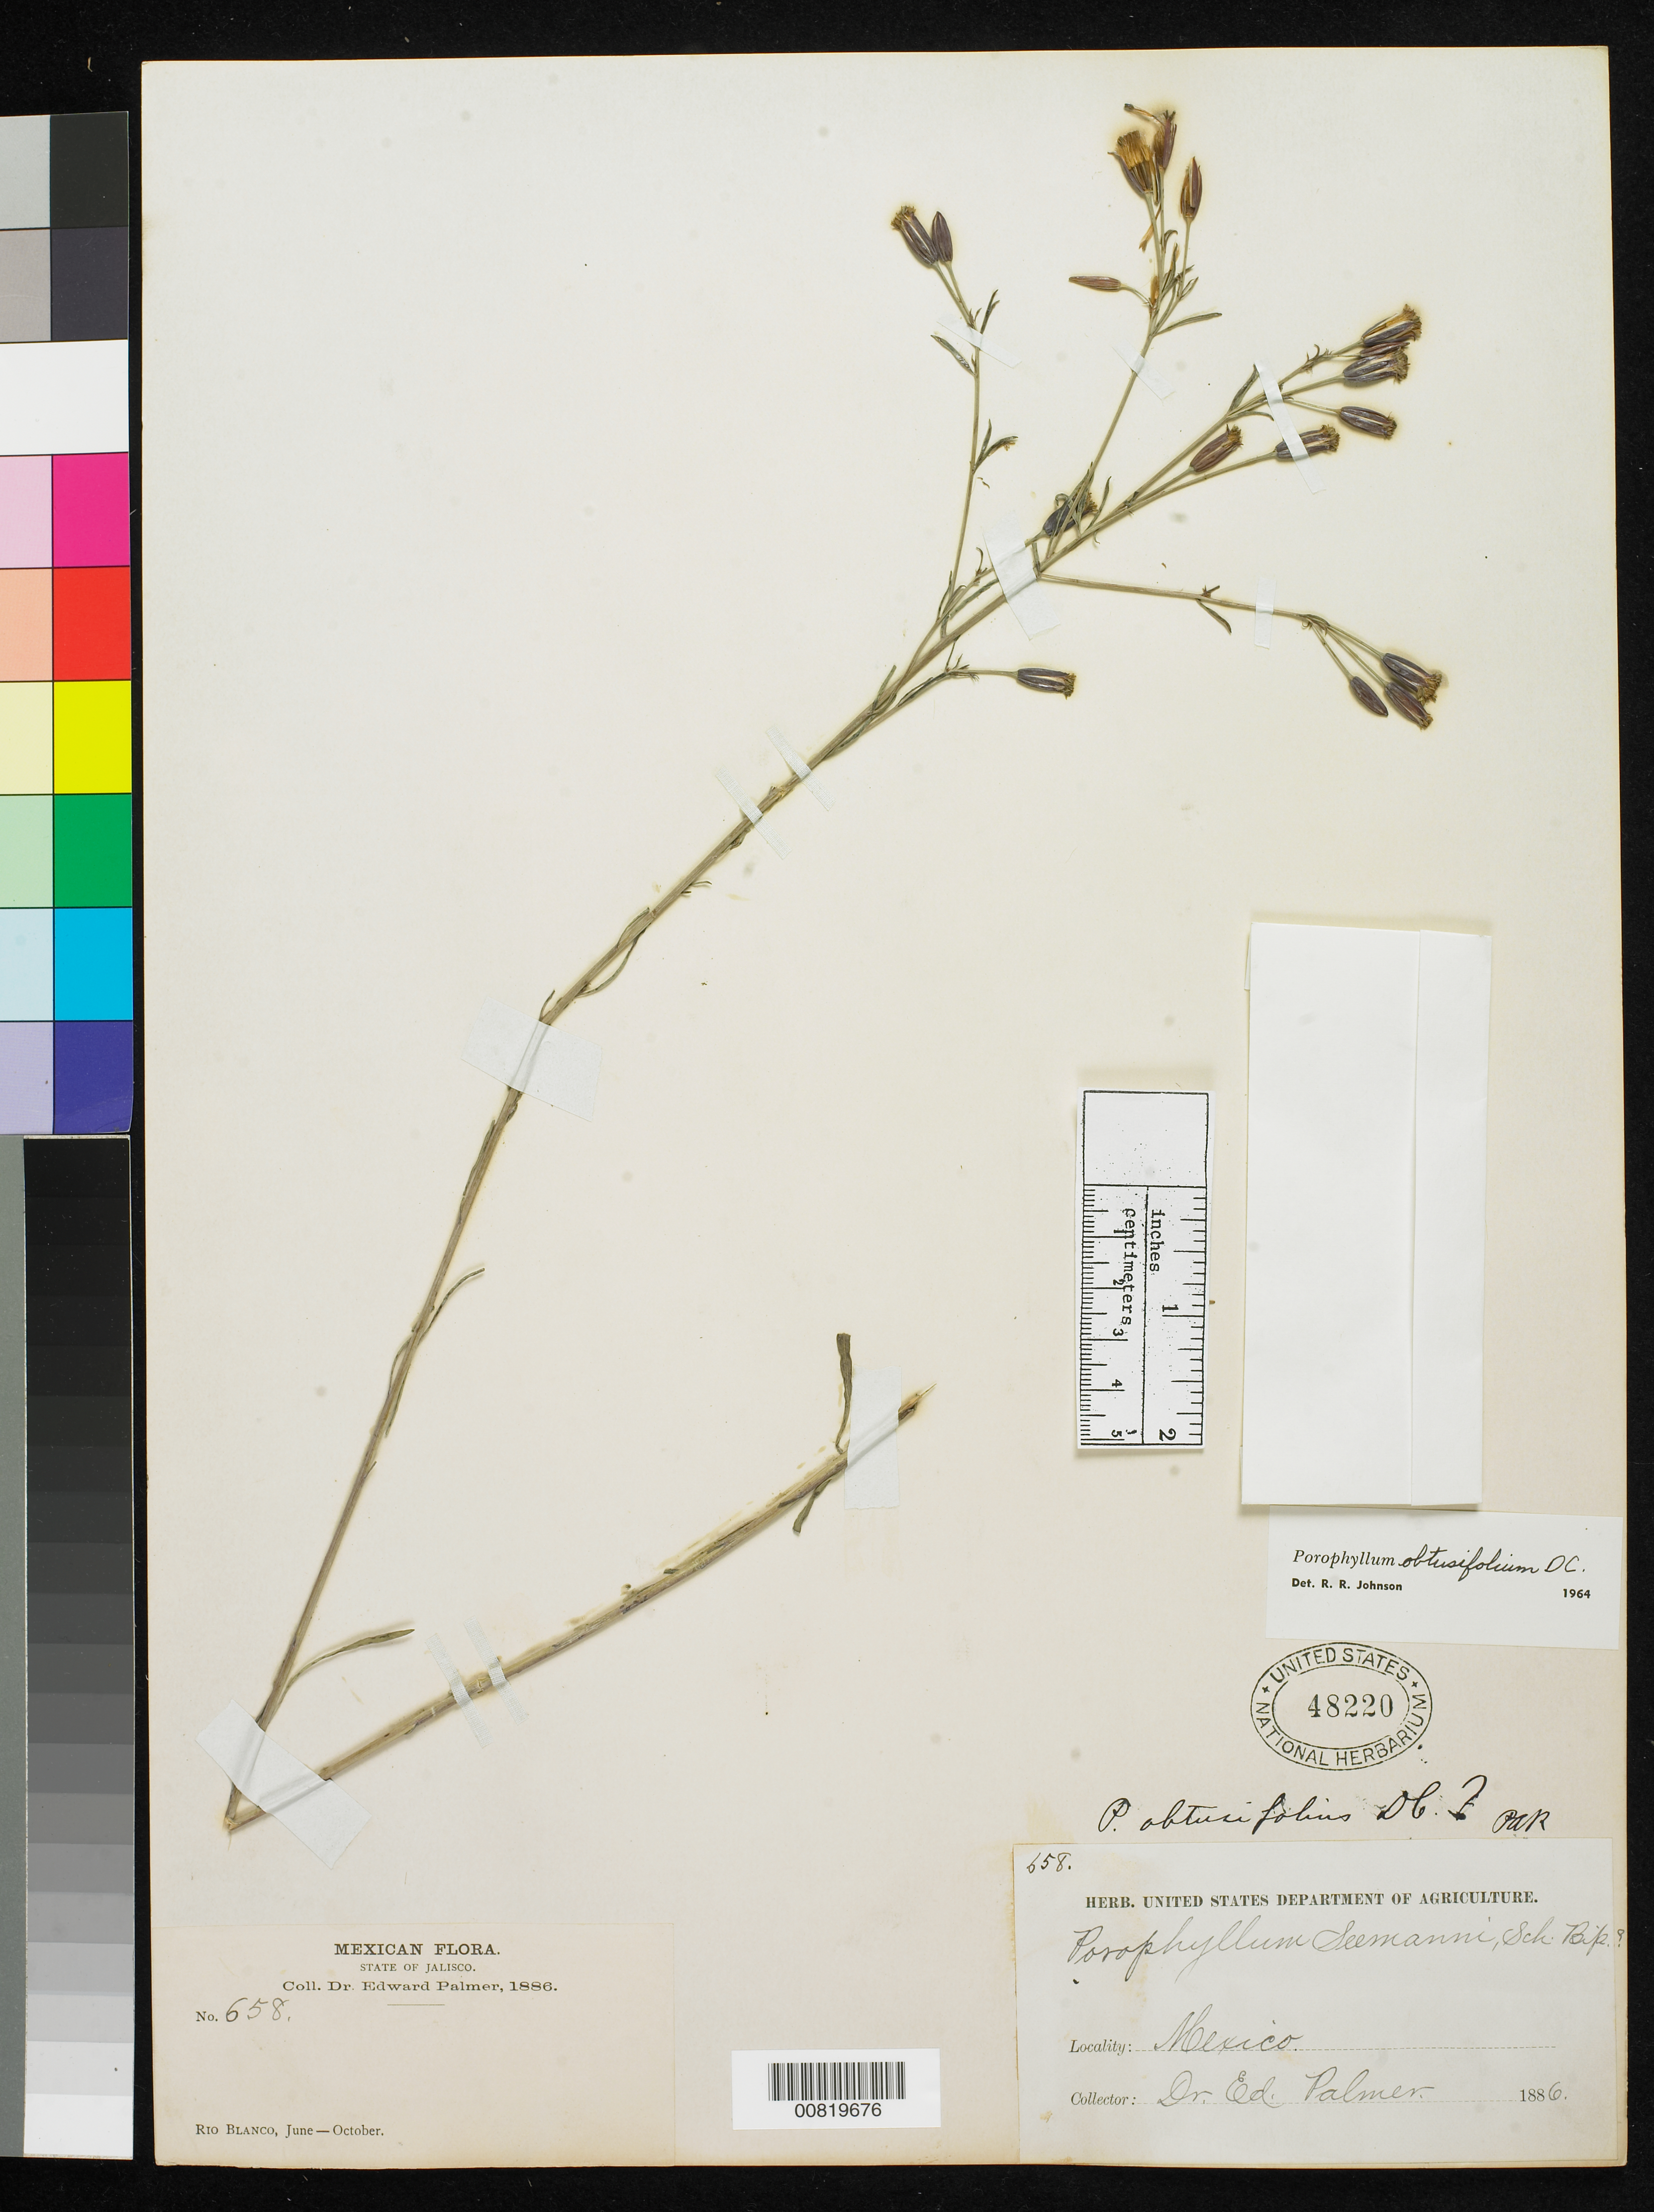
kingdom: Plantae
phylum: Tracheophyta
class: Magnoliopsida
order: Asterales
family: Asteraceae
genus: Porophyllum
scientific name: Porophyllum obtusifolium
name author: DC.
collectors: E. Palmer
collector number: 658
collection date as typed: Jun 1886 to -- Oct 1886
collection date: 1886-06/1886-10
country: Mexico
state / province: Jalisco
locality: Rio Blanco, Jalisco.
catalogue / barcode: US 48220